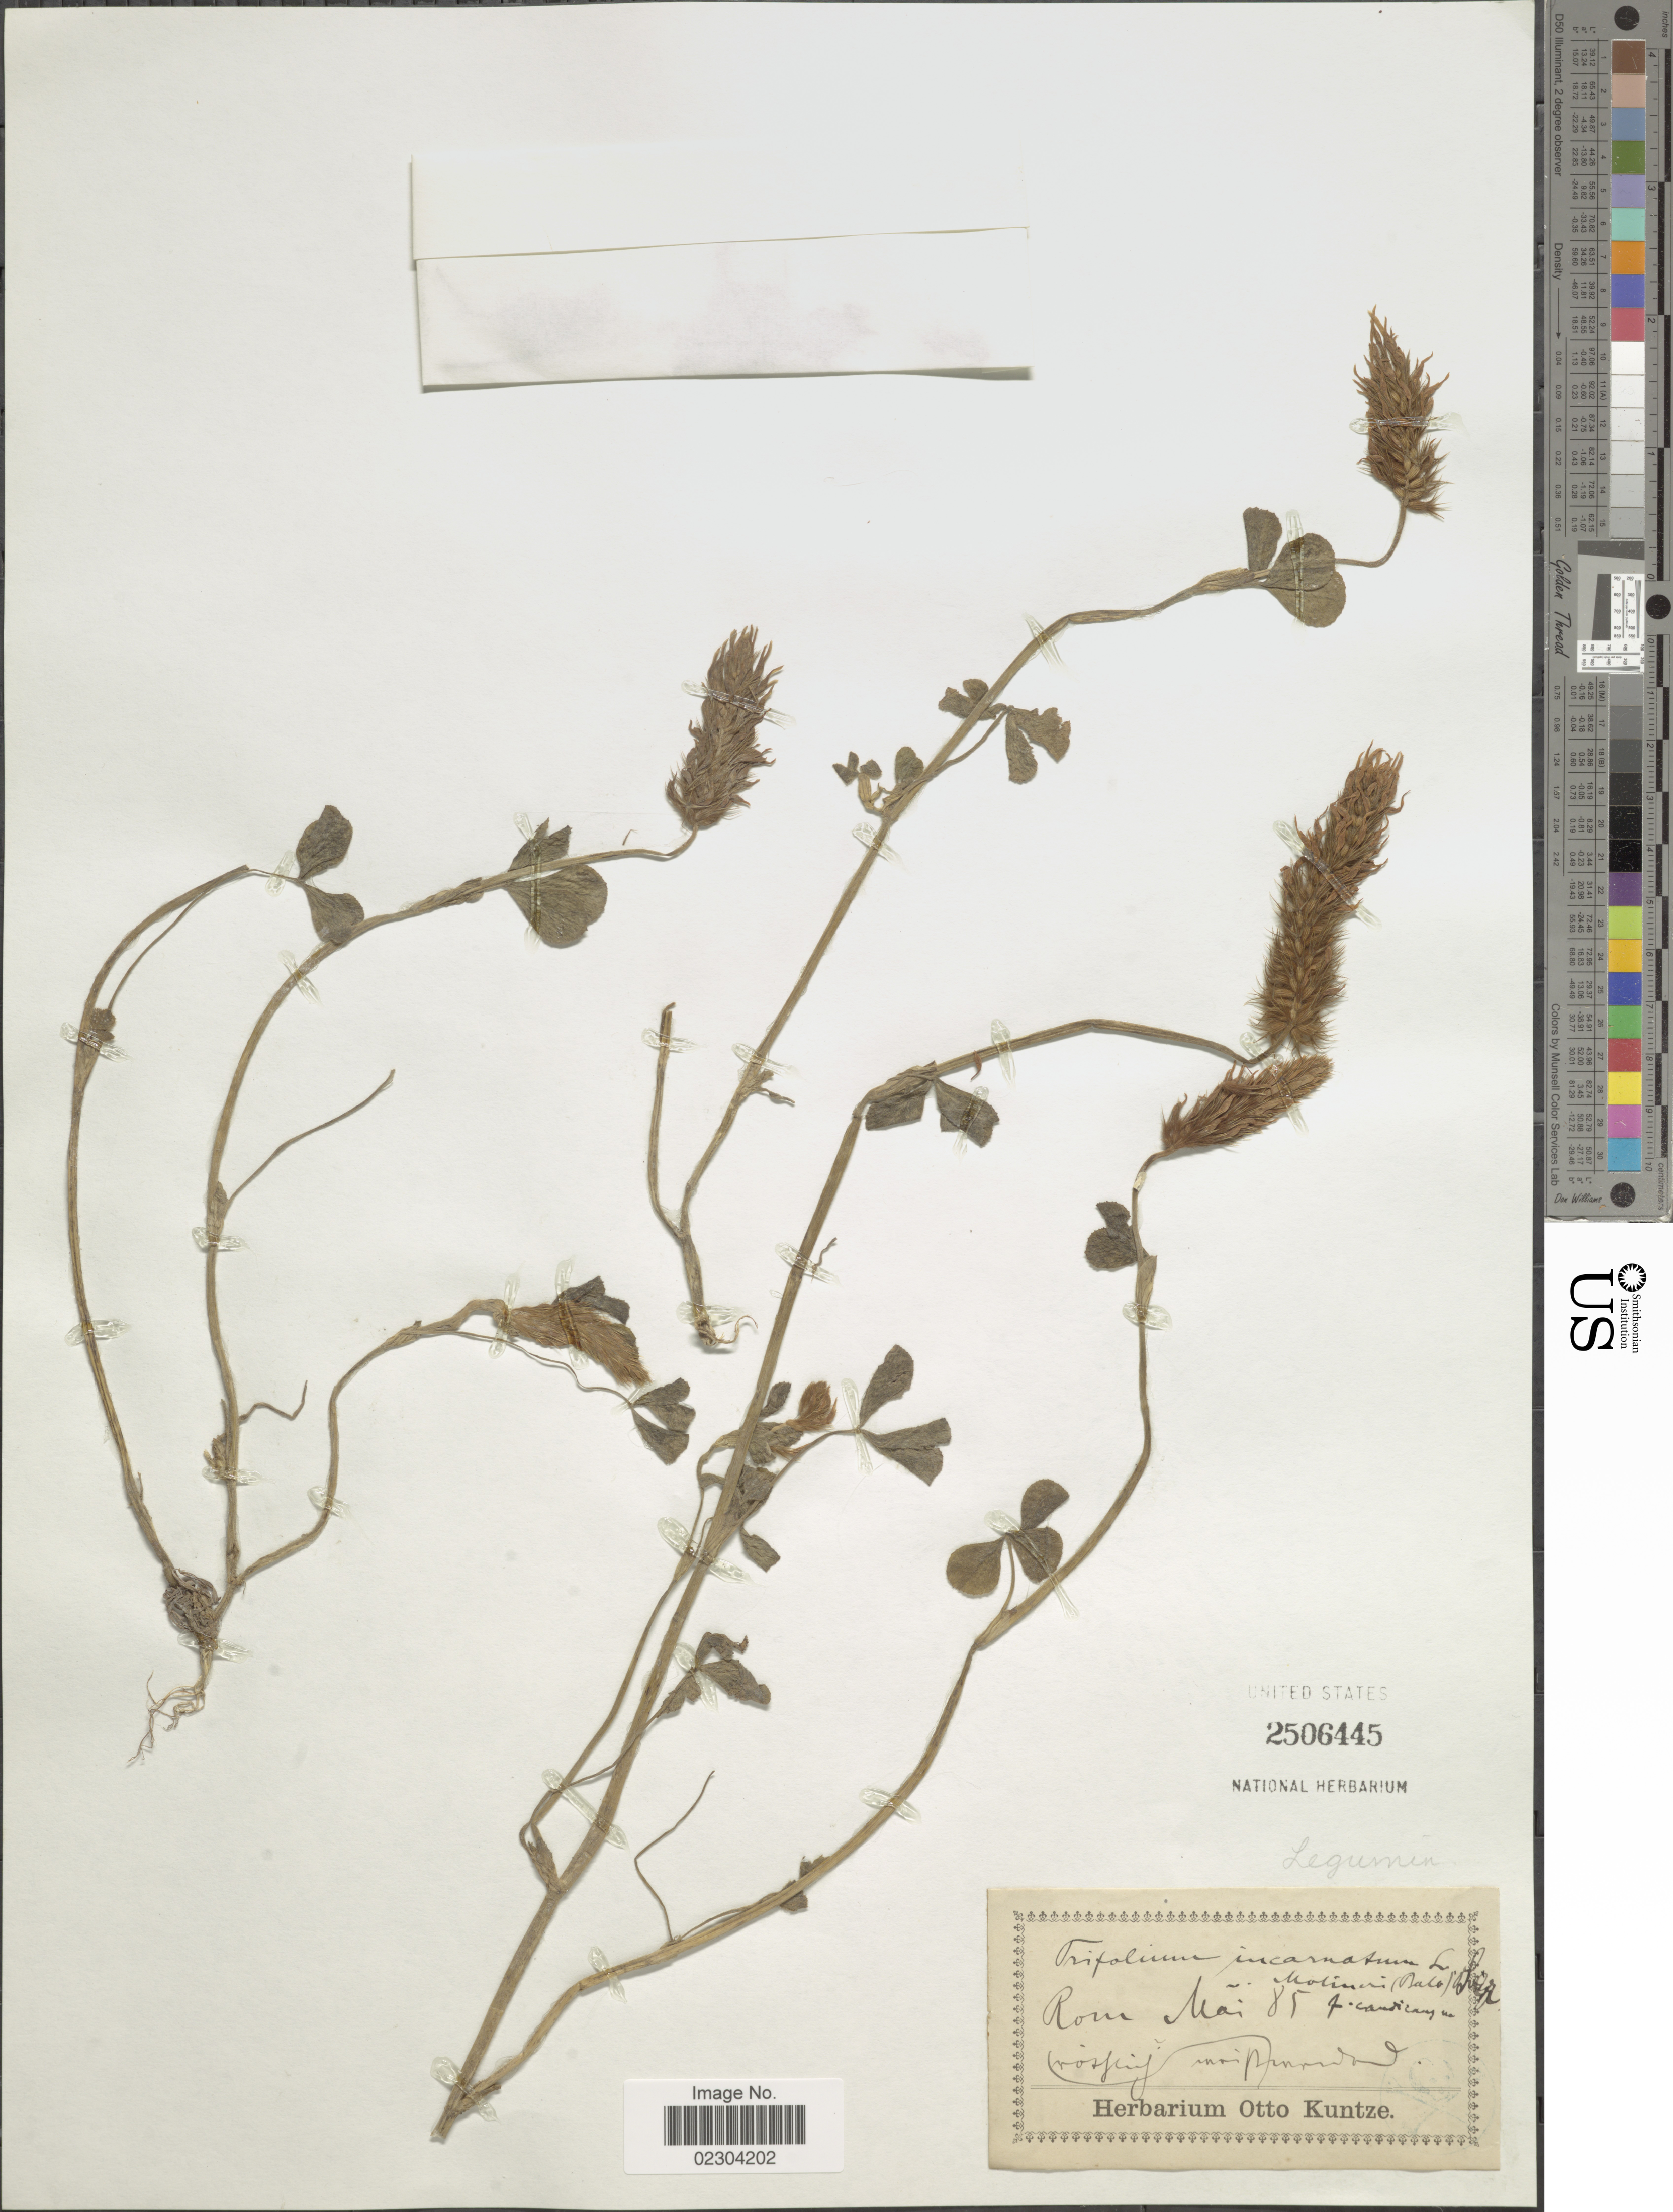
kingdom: Plantae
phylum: Tracheophyta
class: Magnoliopsida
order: Fabales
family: Fabaceae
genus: Trifolium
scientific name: Trifolium incarnatum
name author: L.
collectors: ex herb. Otto Kuntze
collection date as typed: Transcribed d/m/y: /5/85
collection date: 1885-05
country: Italy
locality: Rom [illegible text]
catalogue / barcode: US 2506445